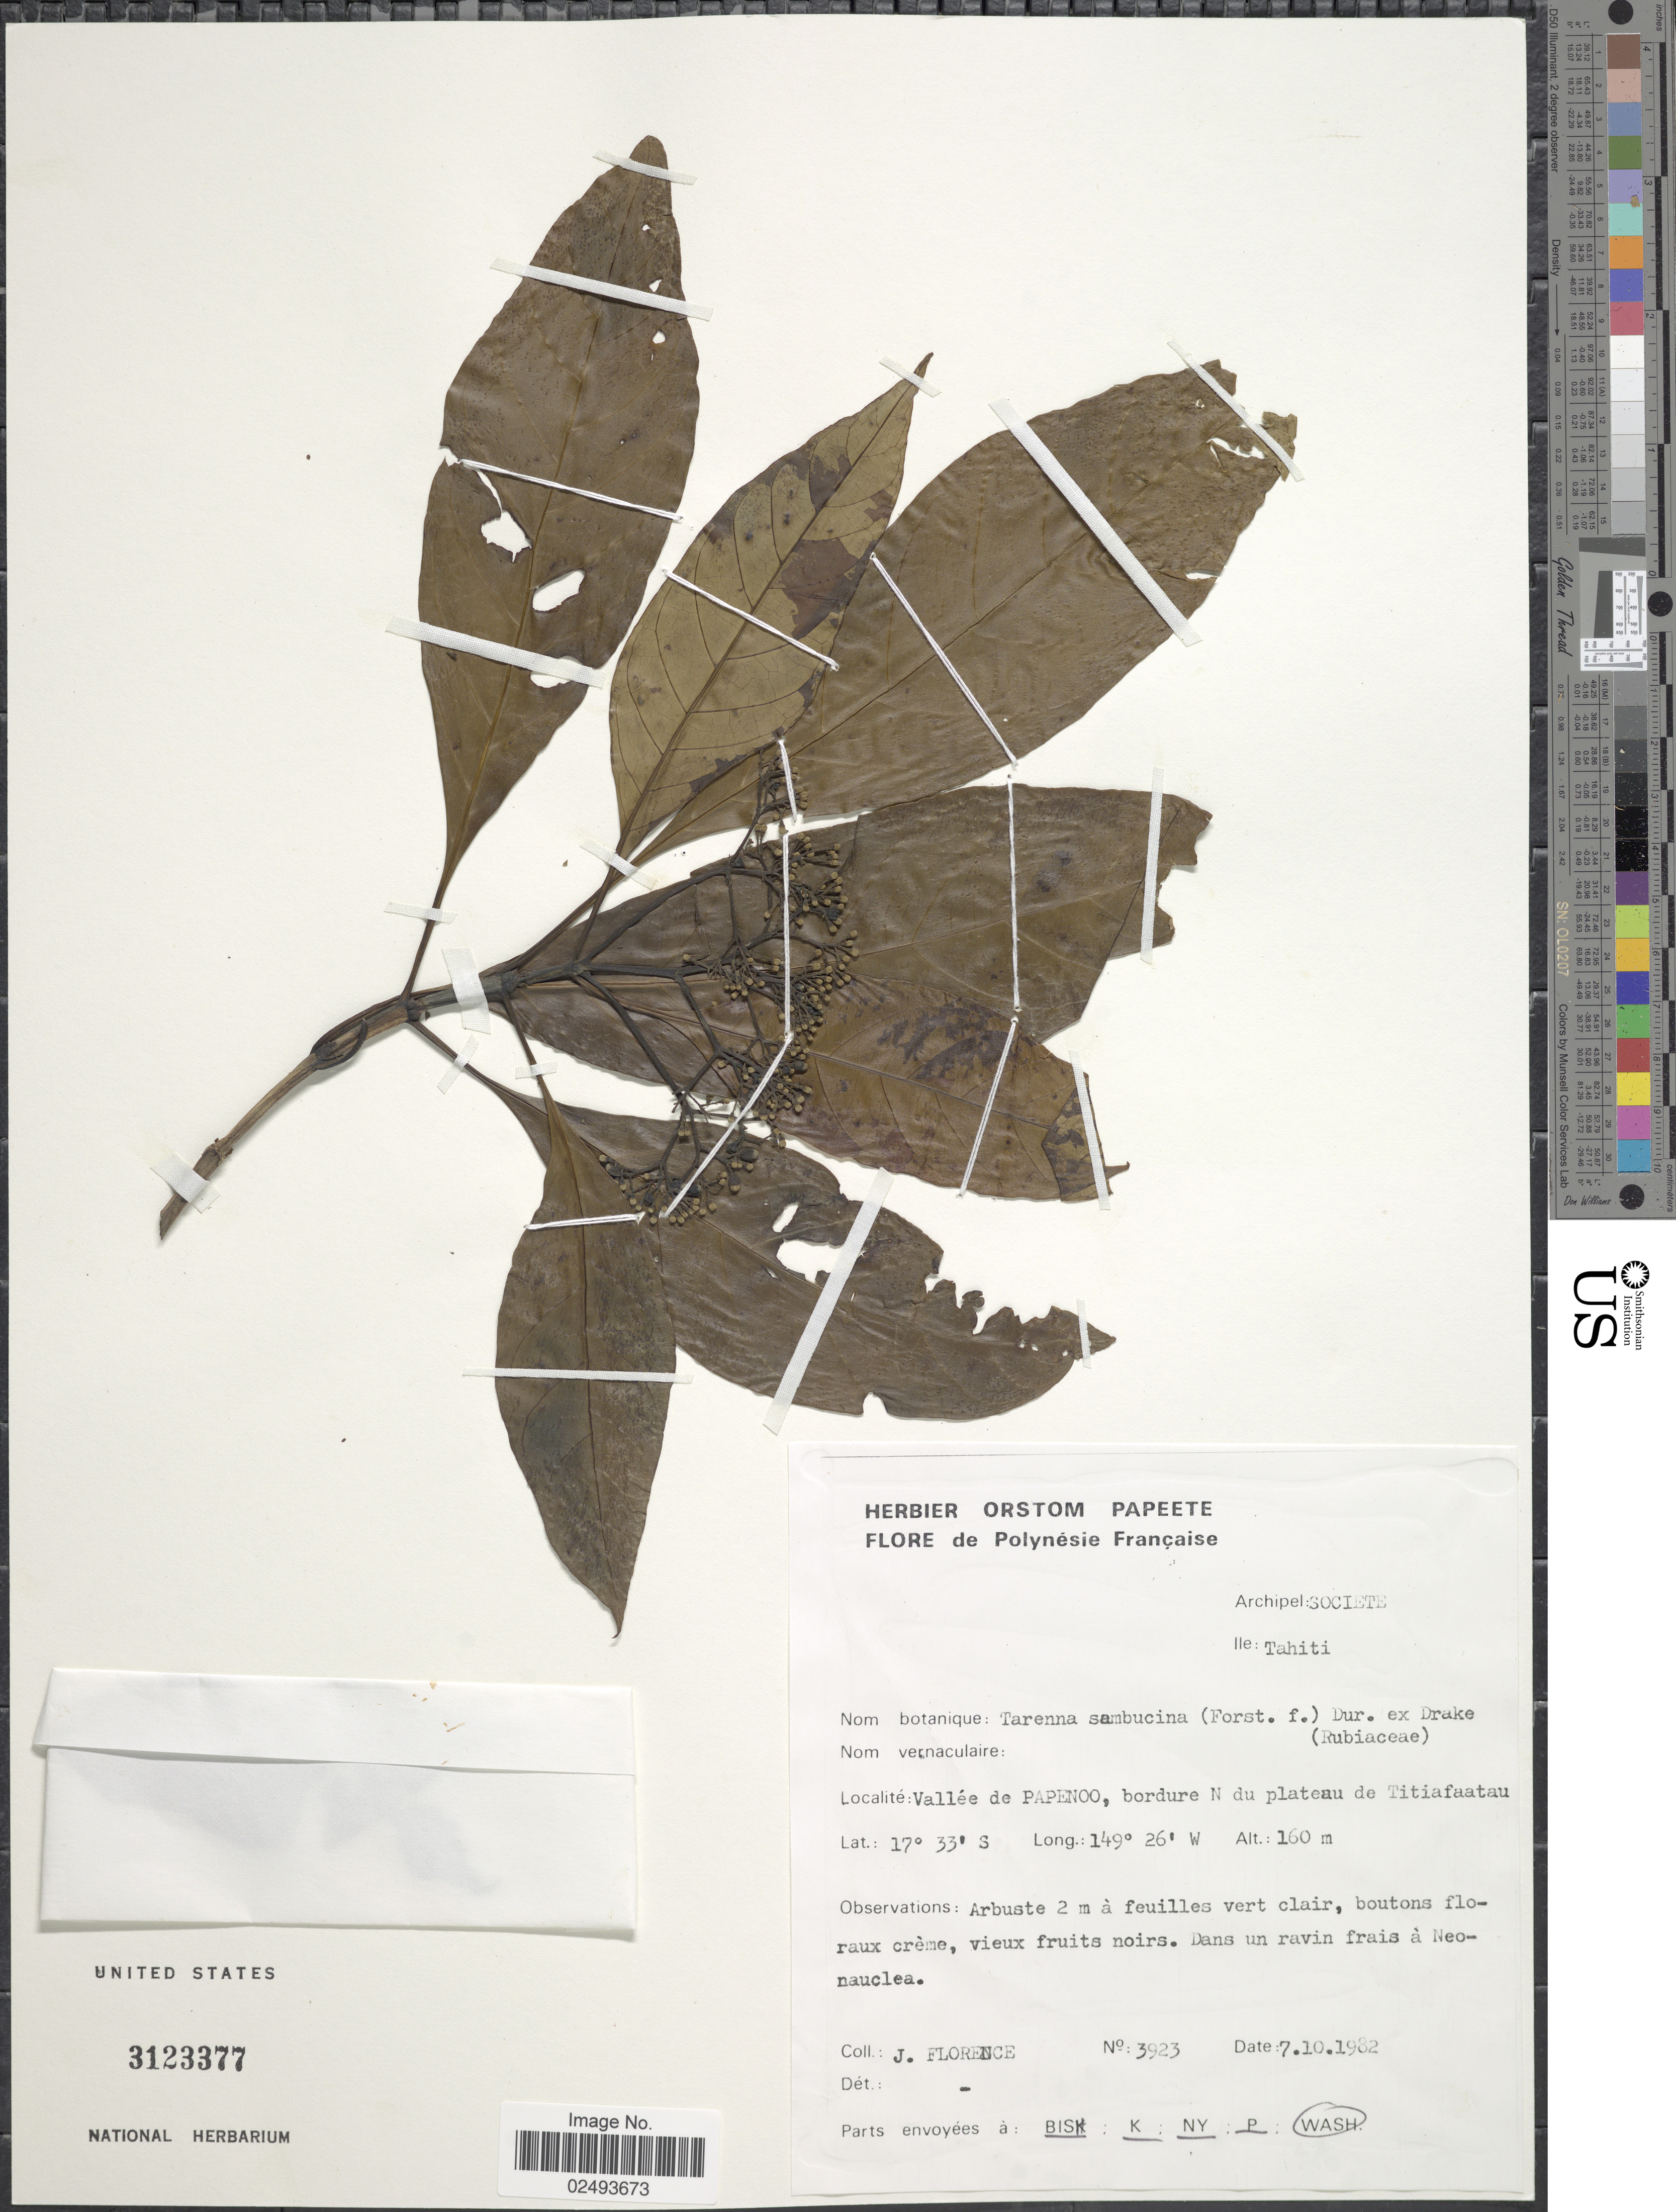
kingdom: Plantae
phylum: Tracheophyta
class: Magnoliopsida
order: Gentianales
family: Rubiaceae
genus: Tarenna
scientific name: Tarenna sambucina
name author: (G. Forst.) Drake ex Durand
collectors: J. Florence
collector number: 3923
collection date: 1982-10-07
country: French Polynesia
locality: Archipel: Societe, Ile, Tahiti, Vallee de Papenoo, bordure N du plateau de Titiafaatau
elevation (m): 160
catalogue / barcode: US 3123377